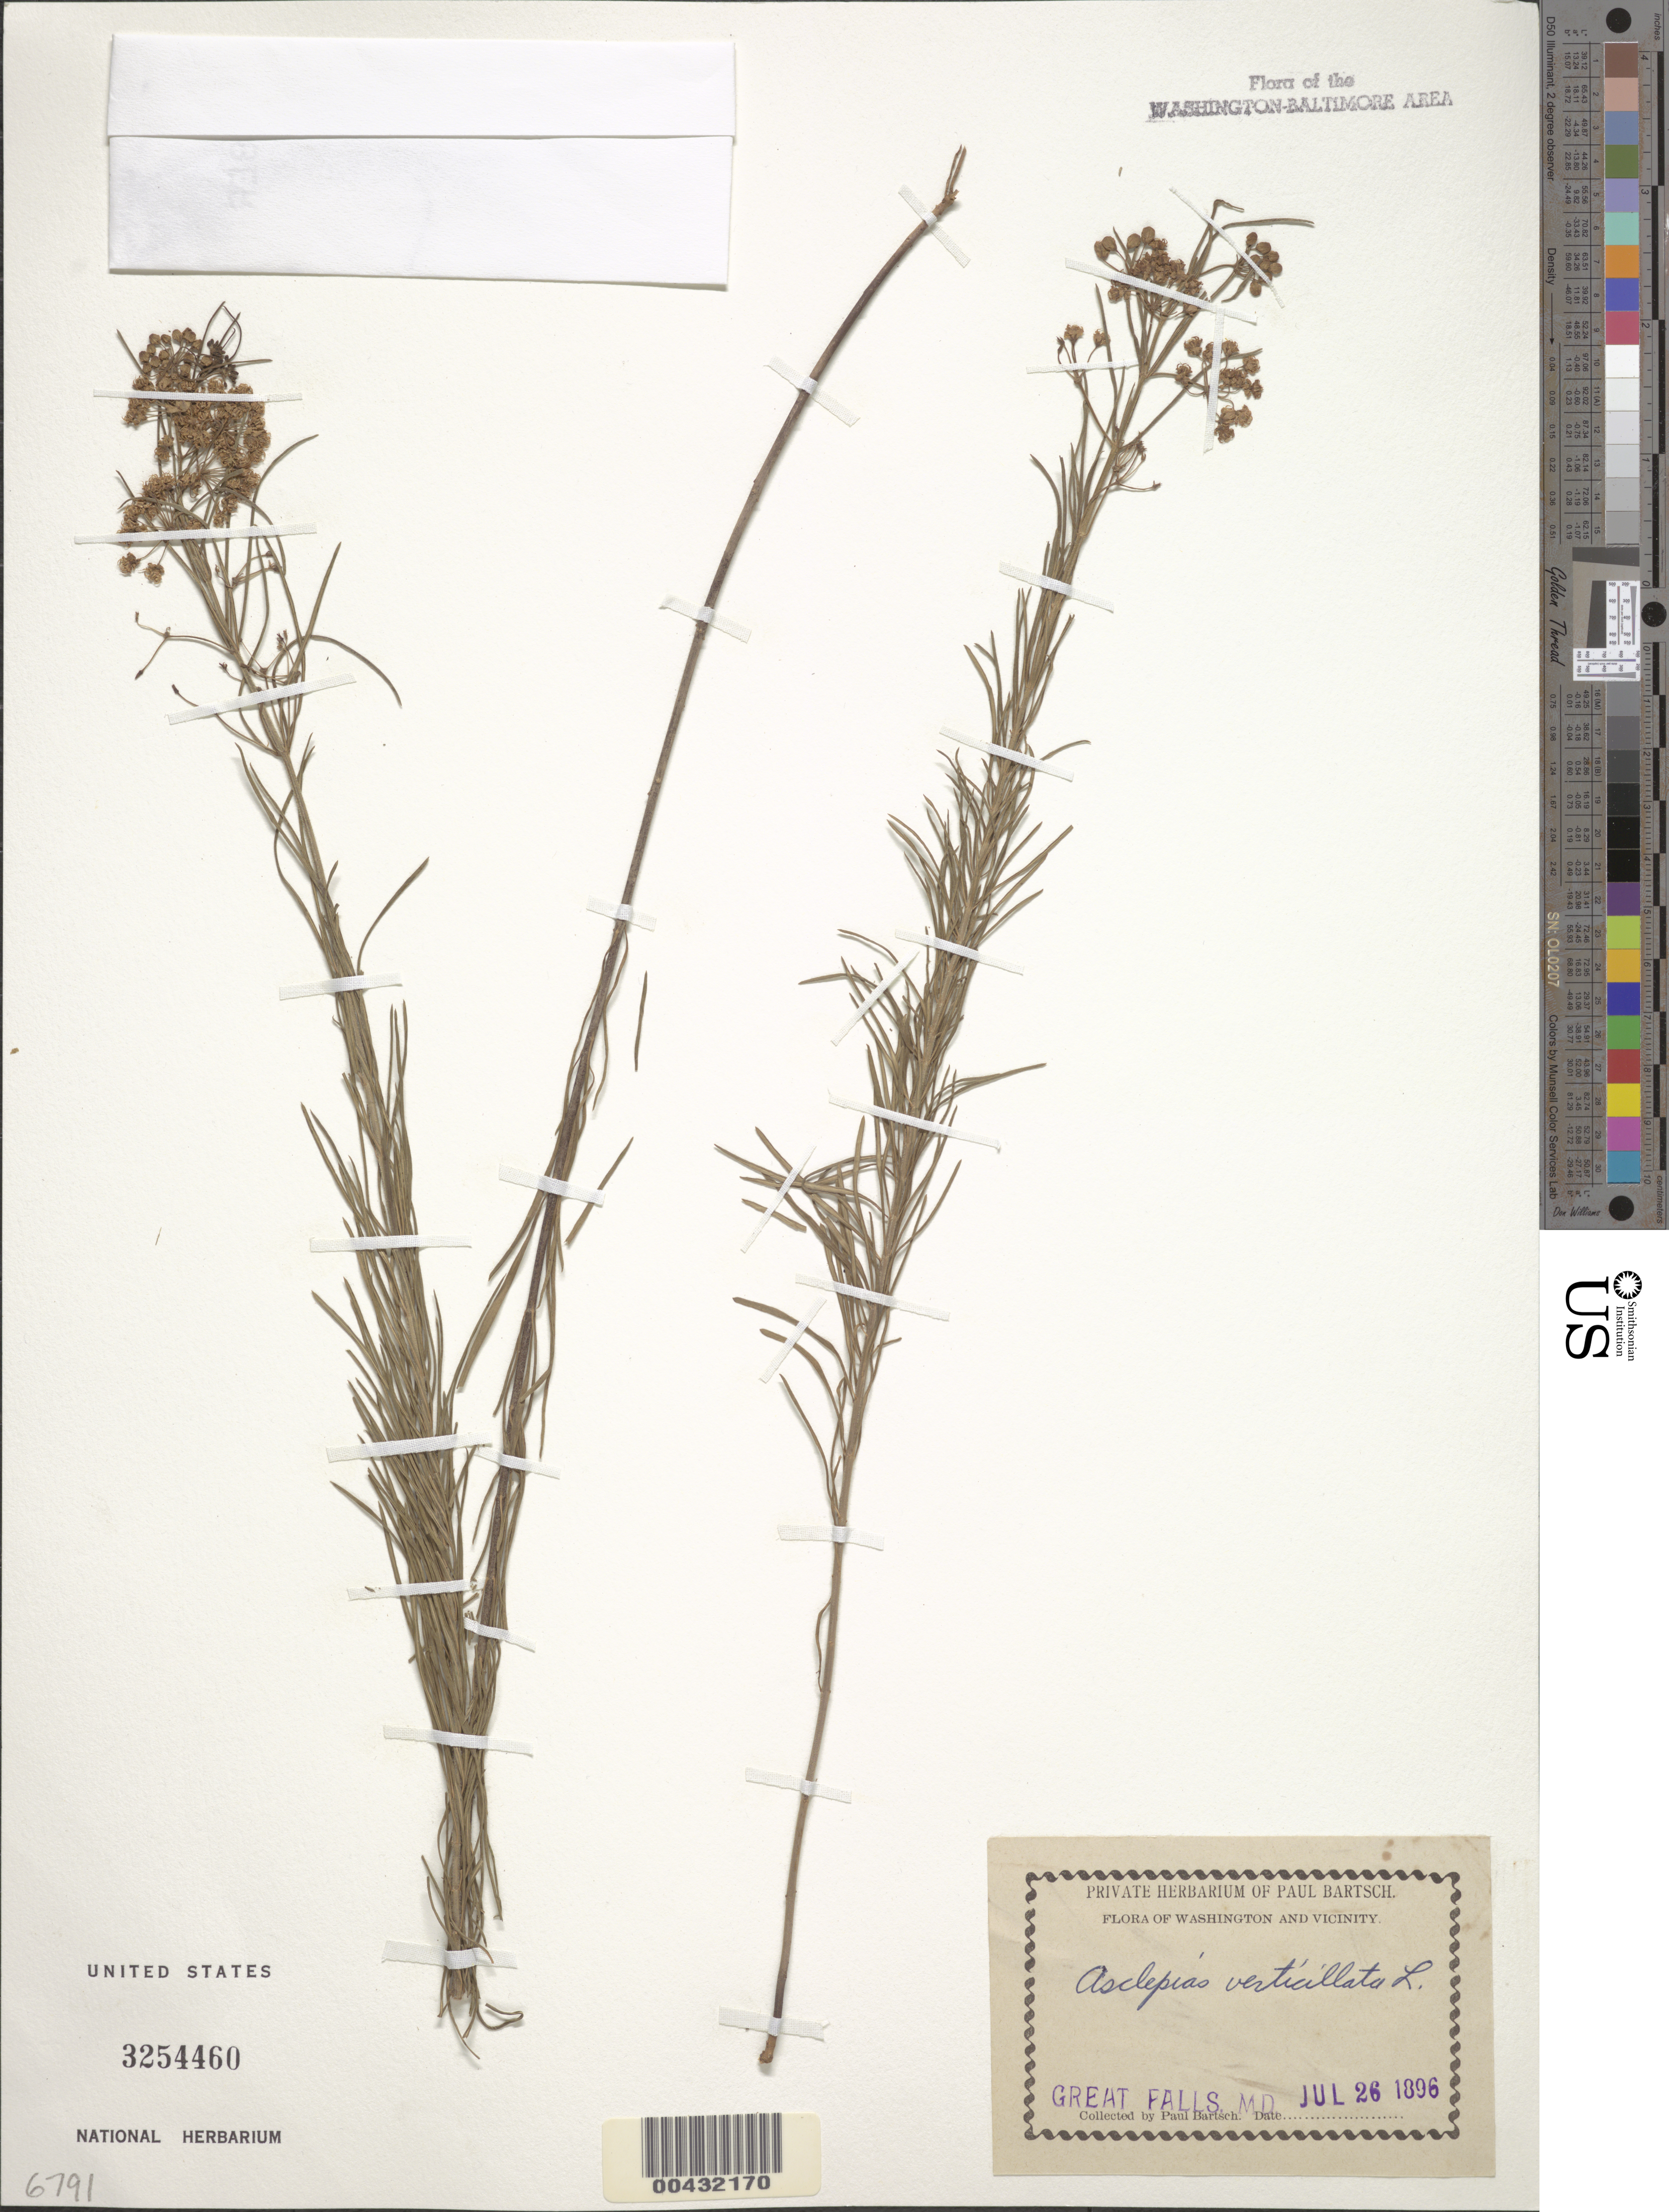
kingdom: Plantae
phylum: Tracheophyta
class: Magnoliopsida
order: Gentianales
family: Apocynaceae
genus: Asclepias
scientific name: Asclepias verticillata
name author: L.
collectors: P. Bartsch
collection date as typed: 26 Jul 1896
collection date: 1896-07-26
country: United States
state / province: Maryland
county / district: Montgomery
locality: Great Falls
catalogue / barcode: US 3254460